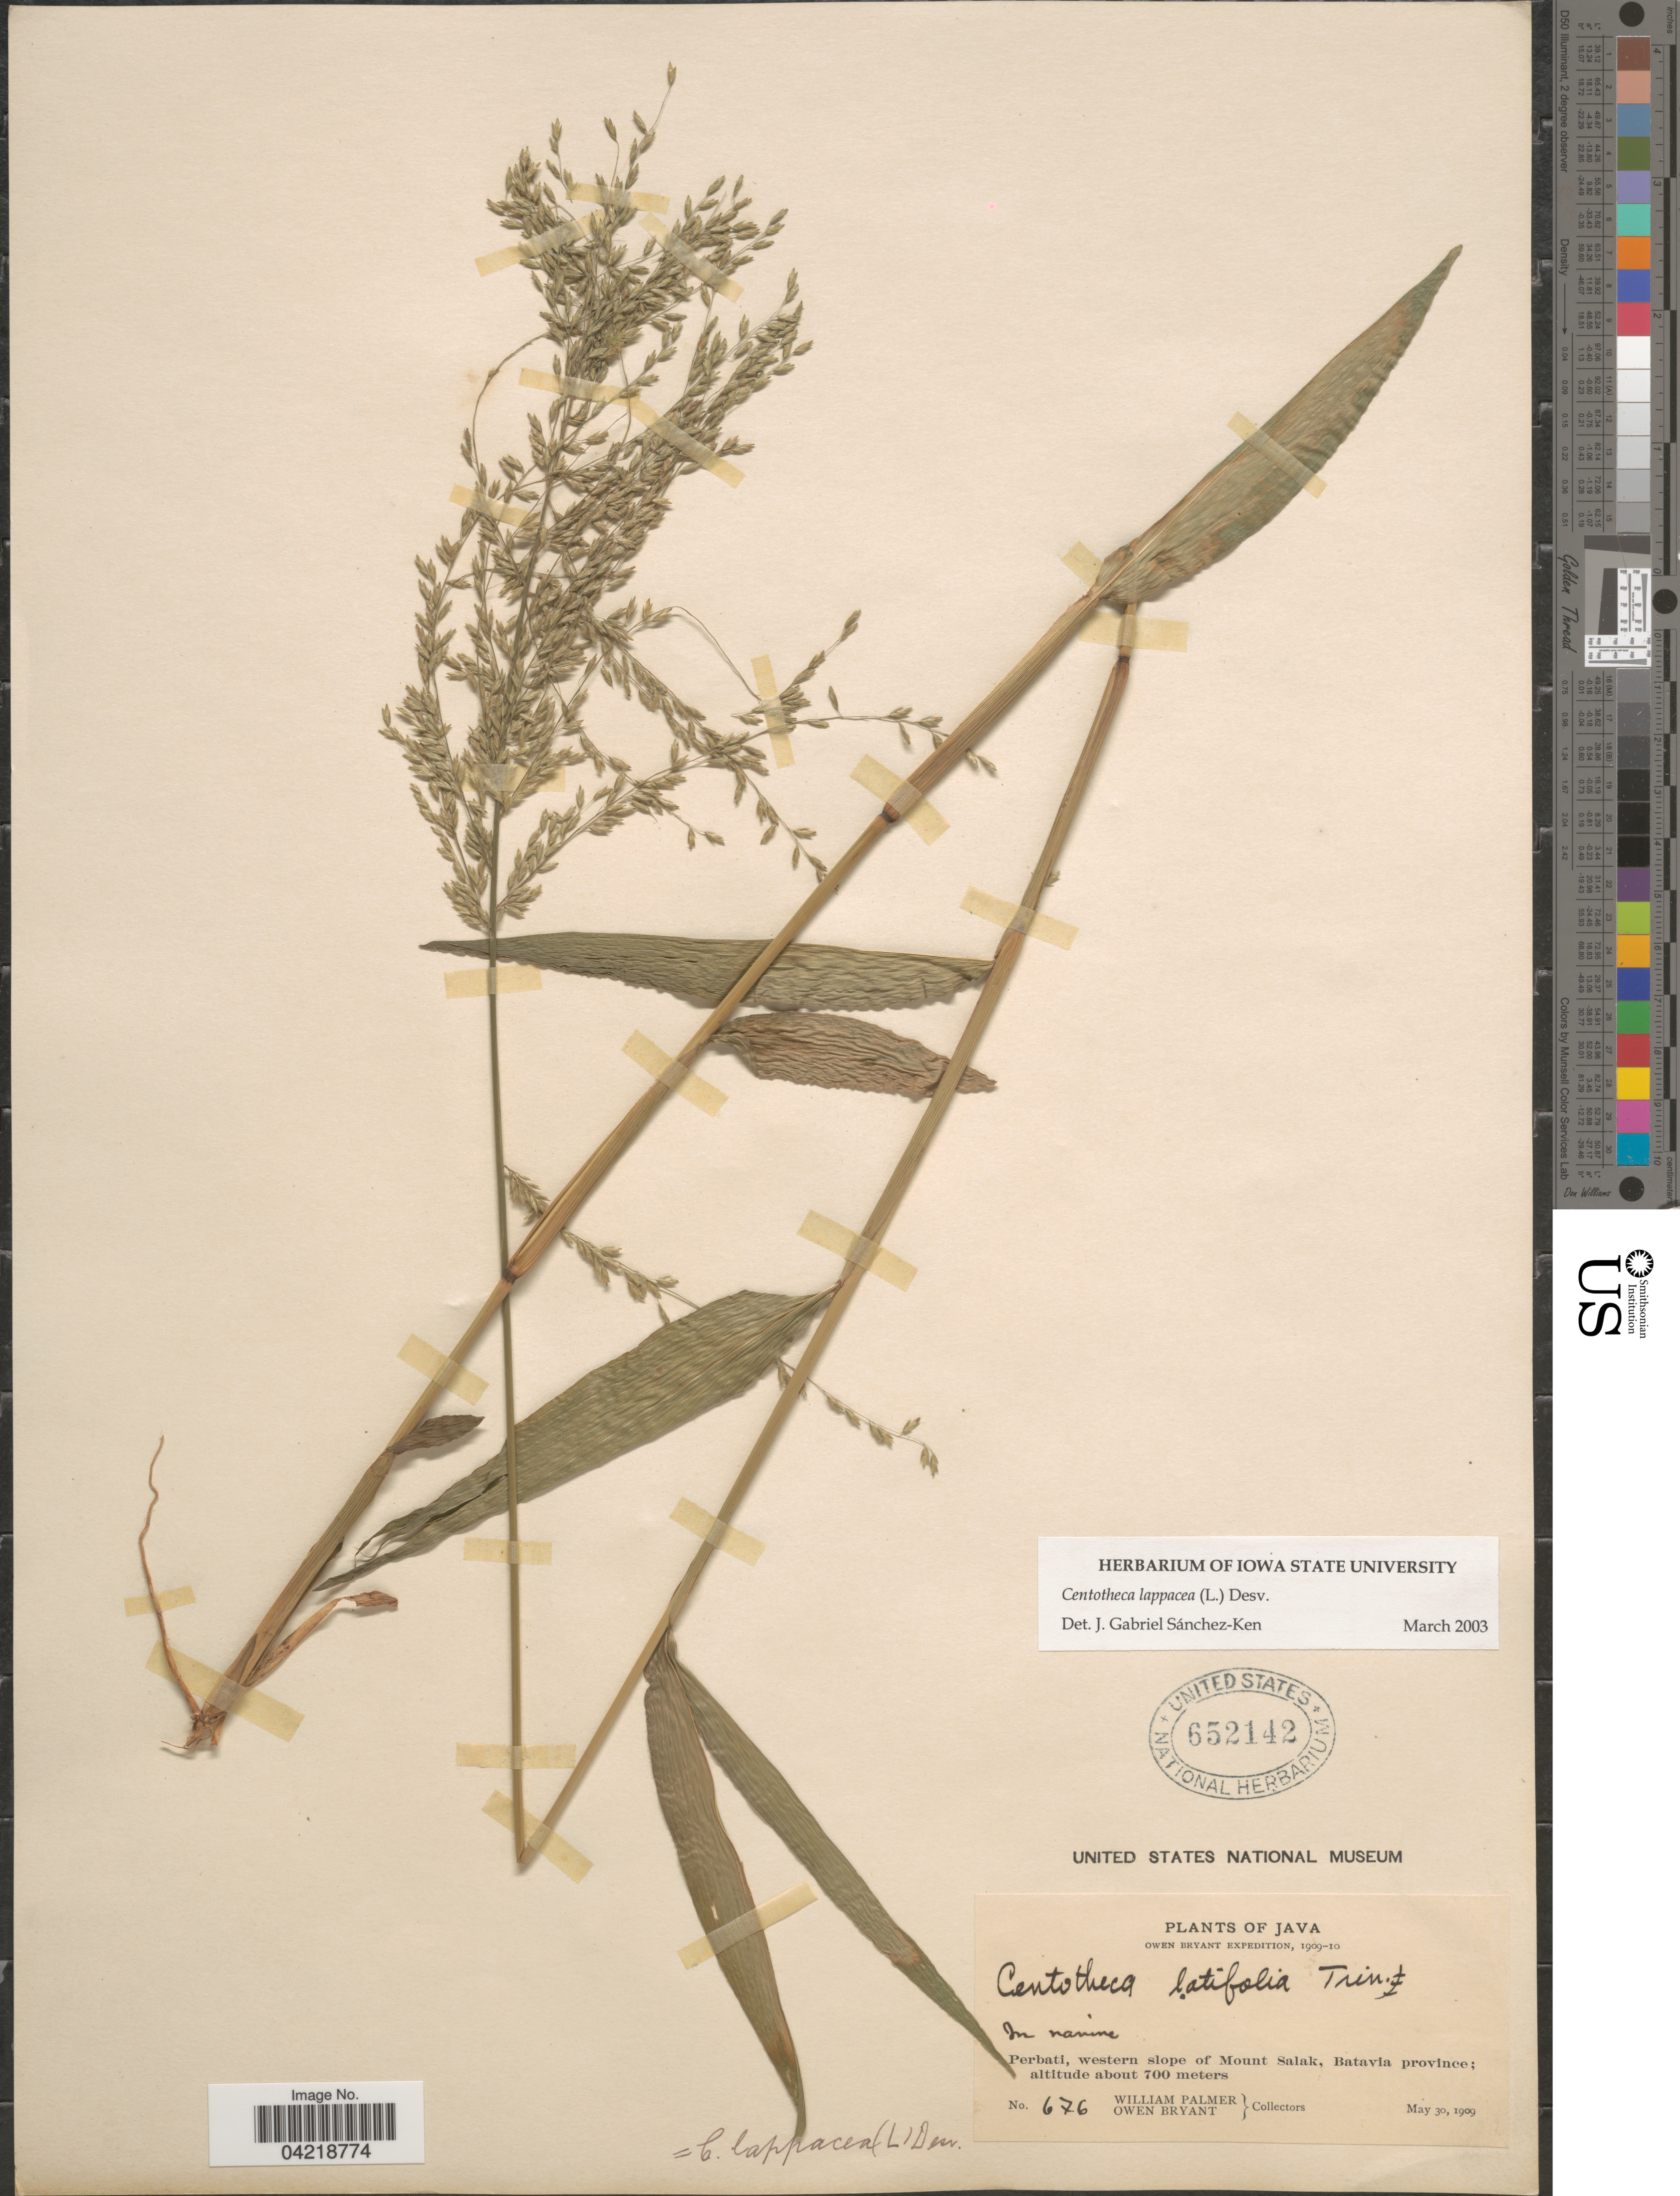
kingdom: Plantae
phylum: Tracheophyta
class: Liliopsida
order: Poales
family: Poaceae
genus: Centotheca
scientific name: Centotheca lappacea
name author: (L.) Desv.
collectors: W. Palmer & O. Bryant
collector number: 676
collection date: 1909-05-30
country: Indonesia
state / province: Java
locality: Owen Bryant Expedition, 1909-10. Perbati, western slope of Mount Salak, Batavia province.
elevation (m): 700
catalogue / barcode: US 652142